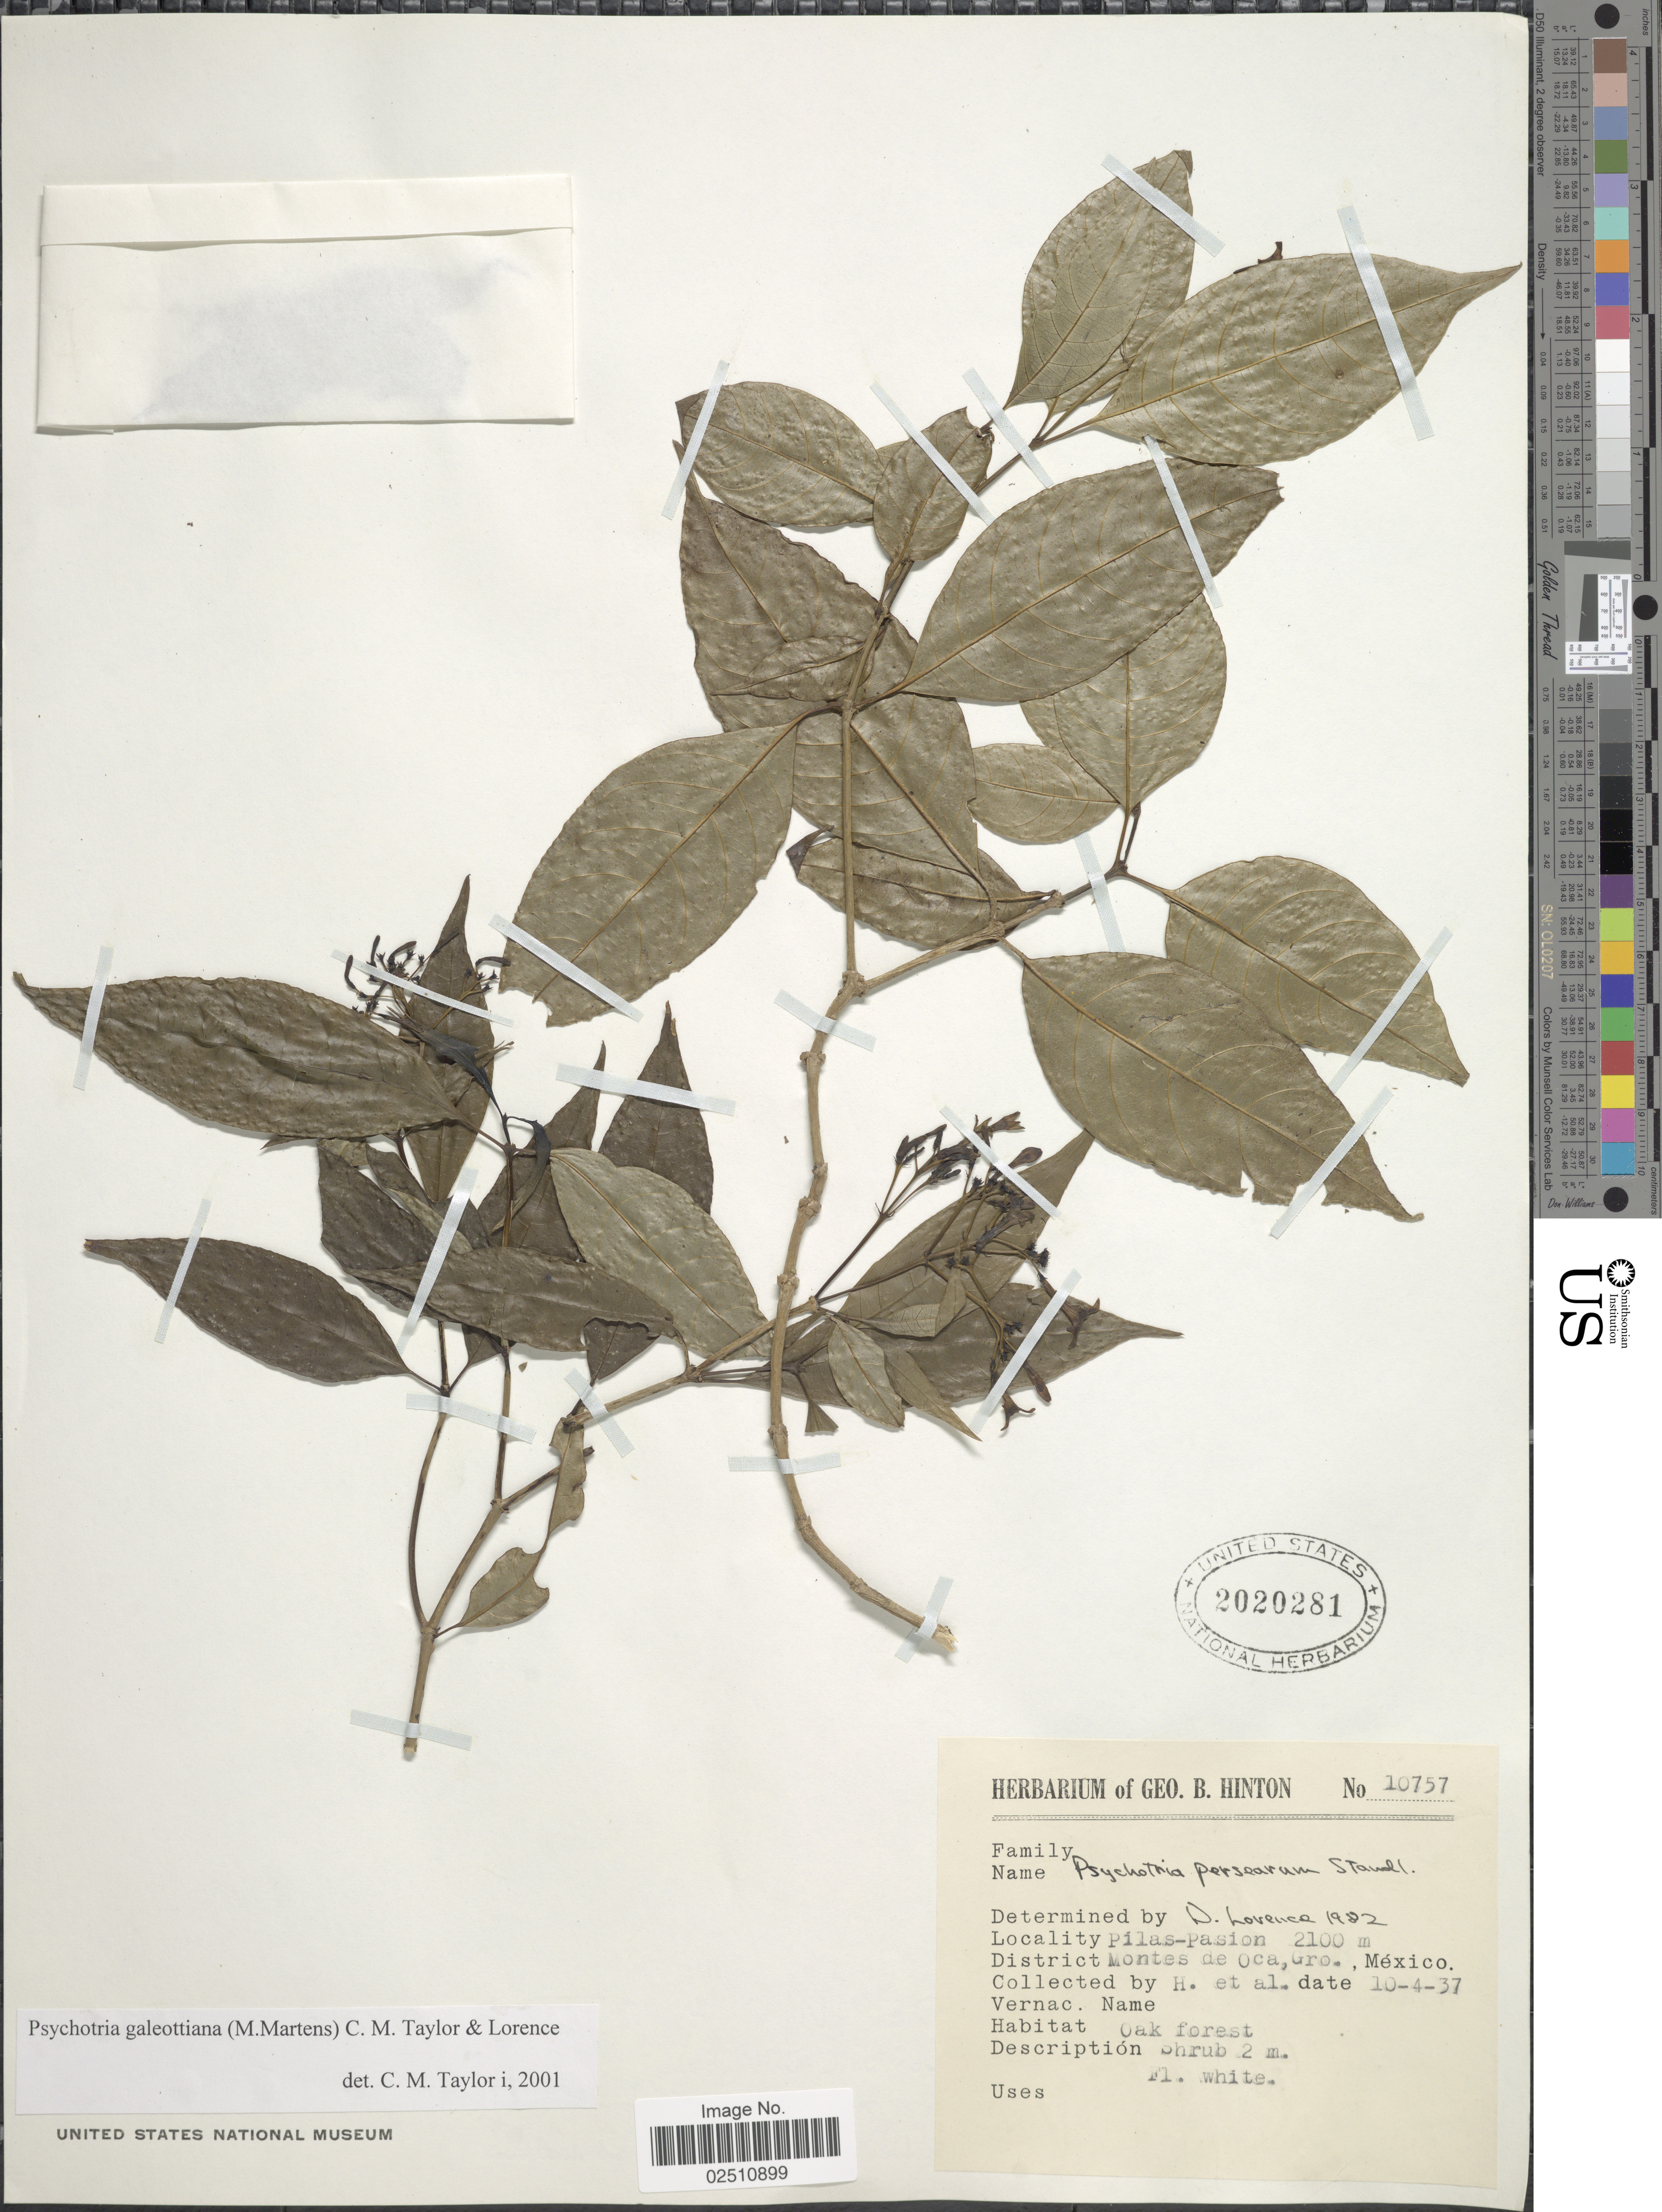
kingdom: Plantae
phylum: Tracheophyta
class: Magnoliopsida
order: Gentianales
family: Rubiaceae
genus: Psychotria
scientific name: Psychotria galeottiana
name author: (M. Martens) C.M. Taylor & Lorence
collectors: G. B. Hinton & et al.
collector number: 10757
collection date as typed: Transcribed d/m/y: 4/10/37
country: Mexico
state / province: Guerrero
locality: Pilas-Pasion, District Montes de Oca.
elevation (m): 2100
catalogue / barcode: US 2020281